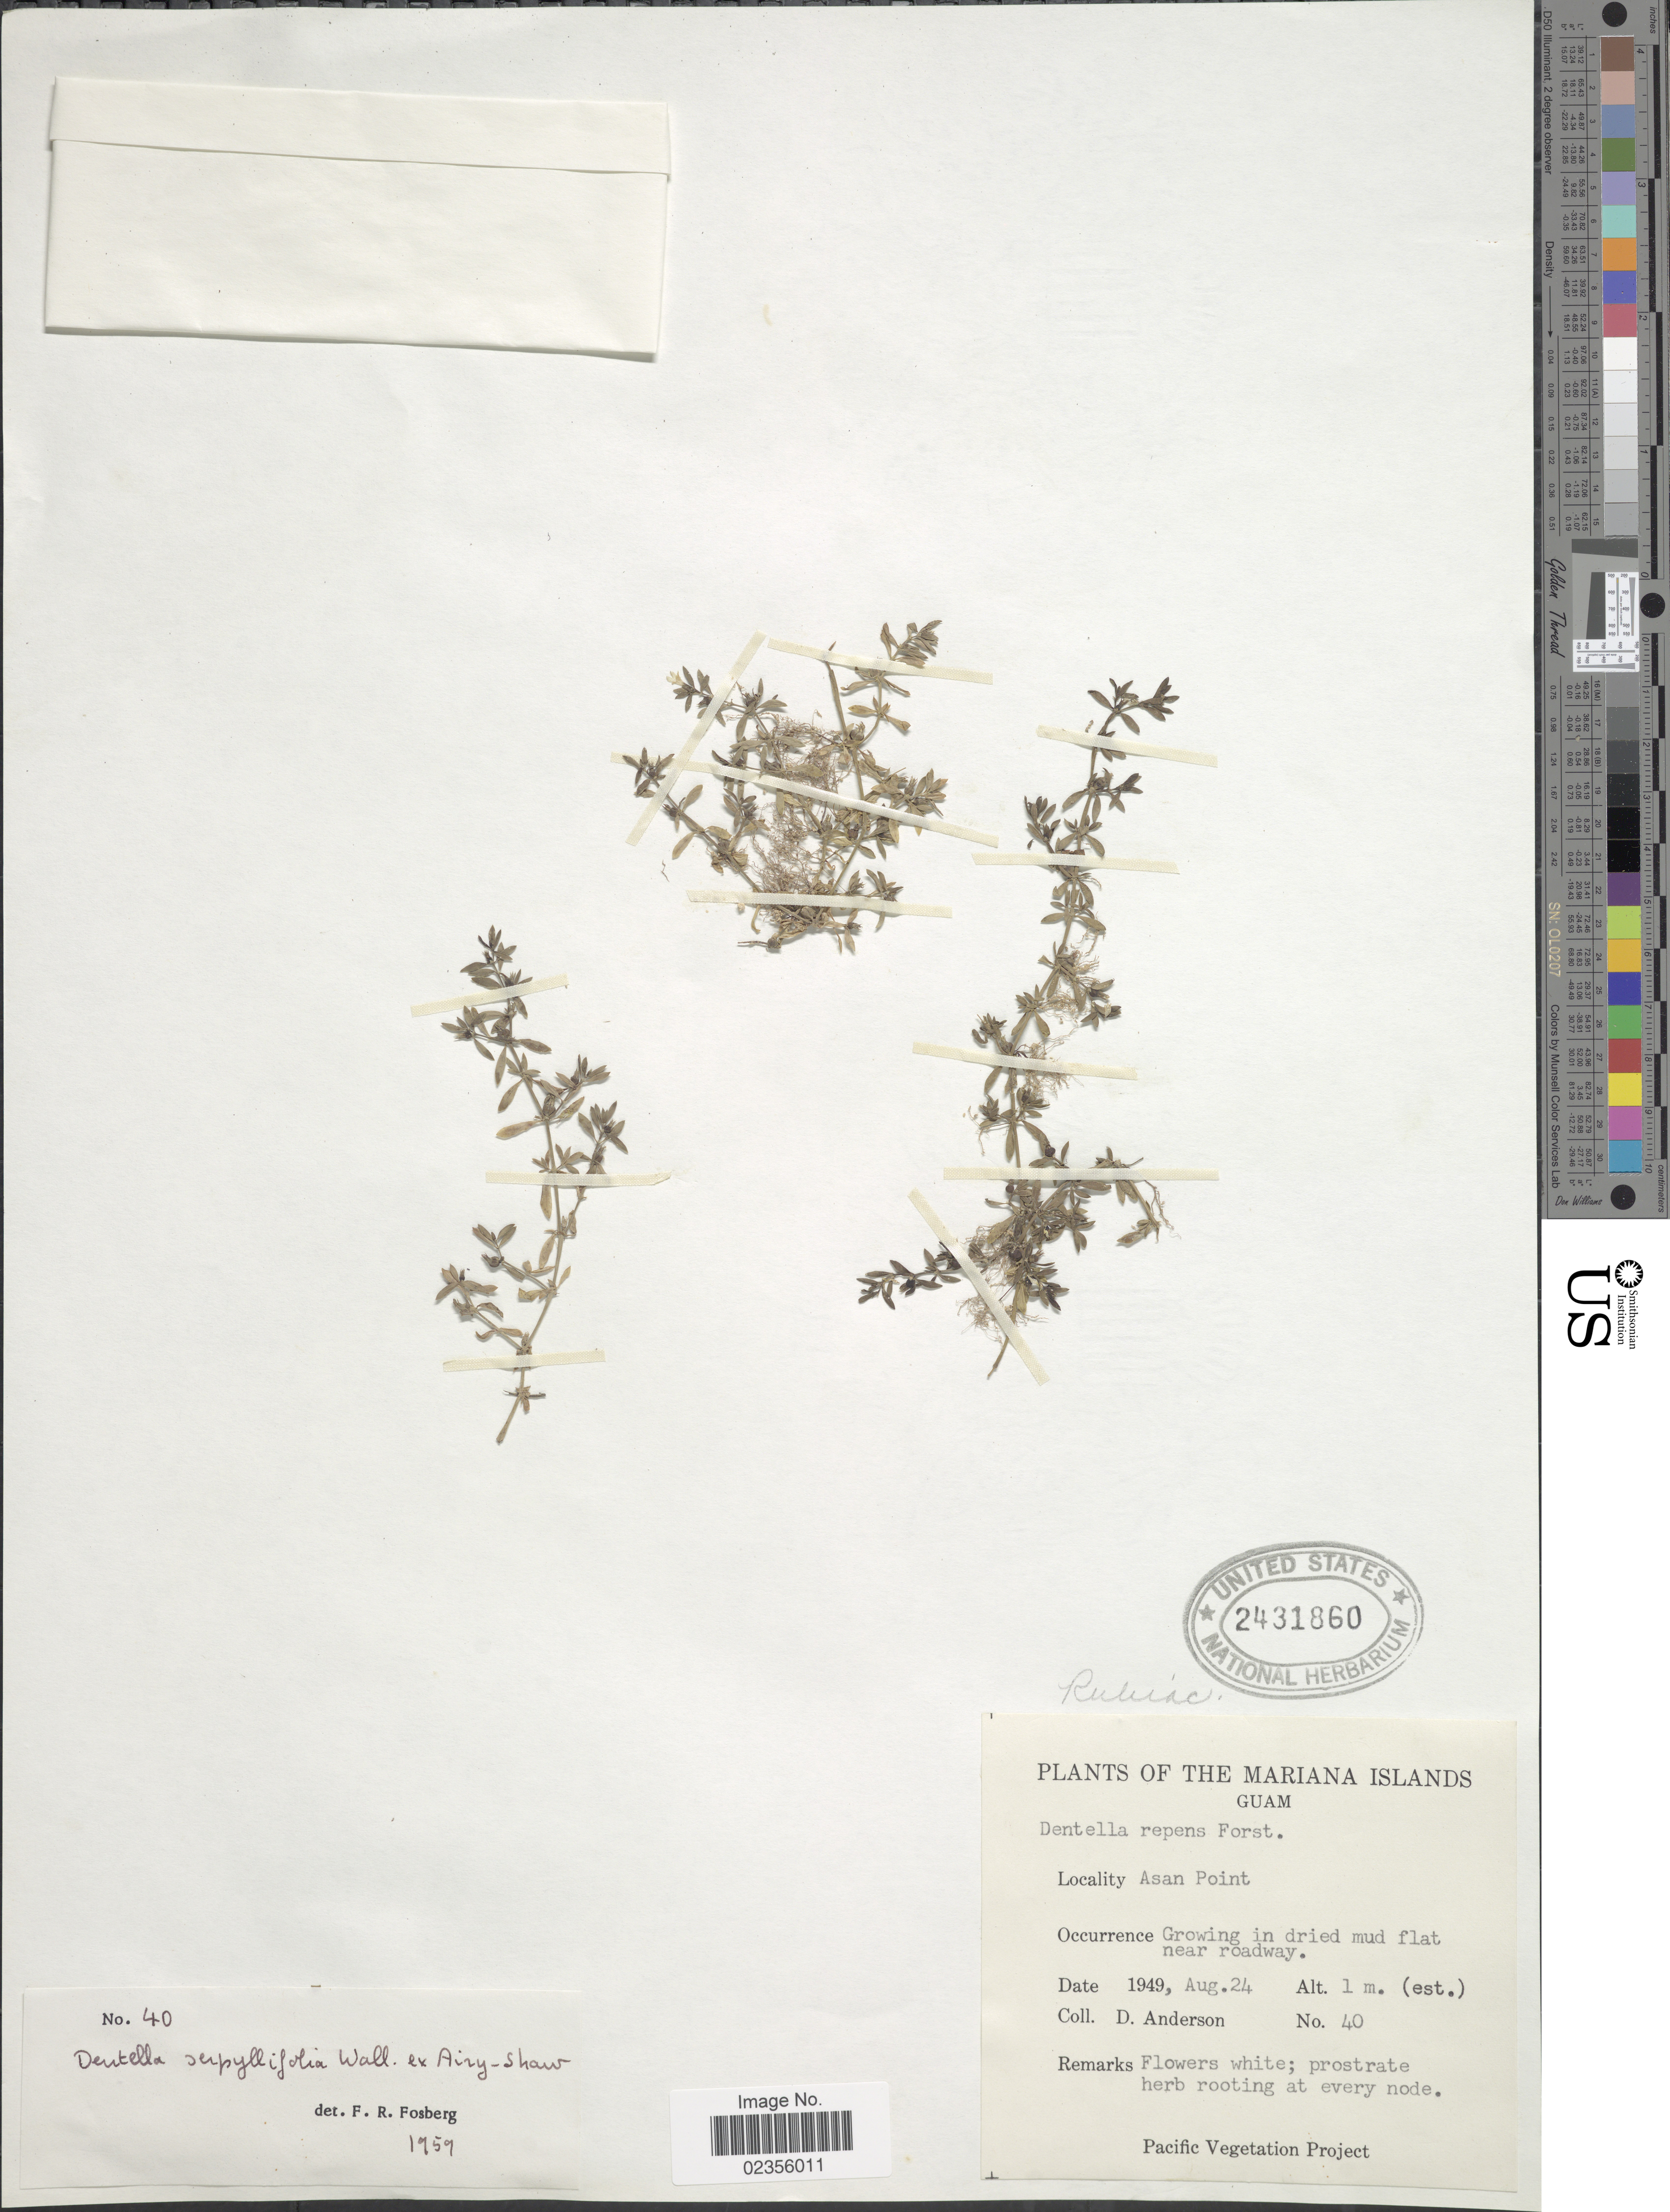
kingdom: Plantae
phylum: Tracheophyta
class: Magnoliopsida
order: Gentianales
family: Rubiaceae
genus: Dentella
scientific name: Dentella serpyllifolia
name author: Airy Shaw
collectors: D. Anderson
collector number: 40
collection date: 1949-08-24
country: Guam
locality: Mariana Islands. Guam. Asan Point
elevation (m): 1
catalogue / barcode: US 2431860